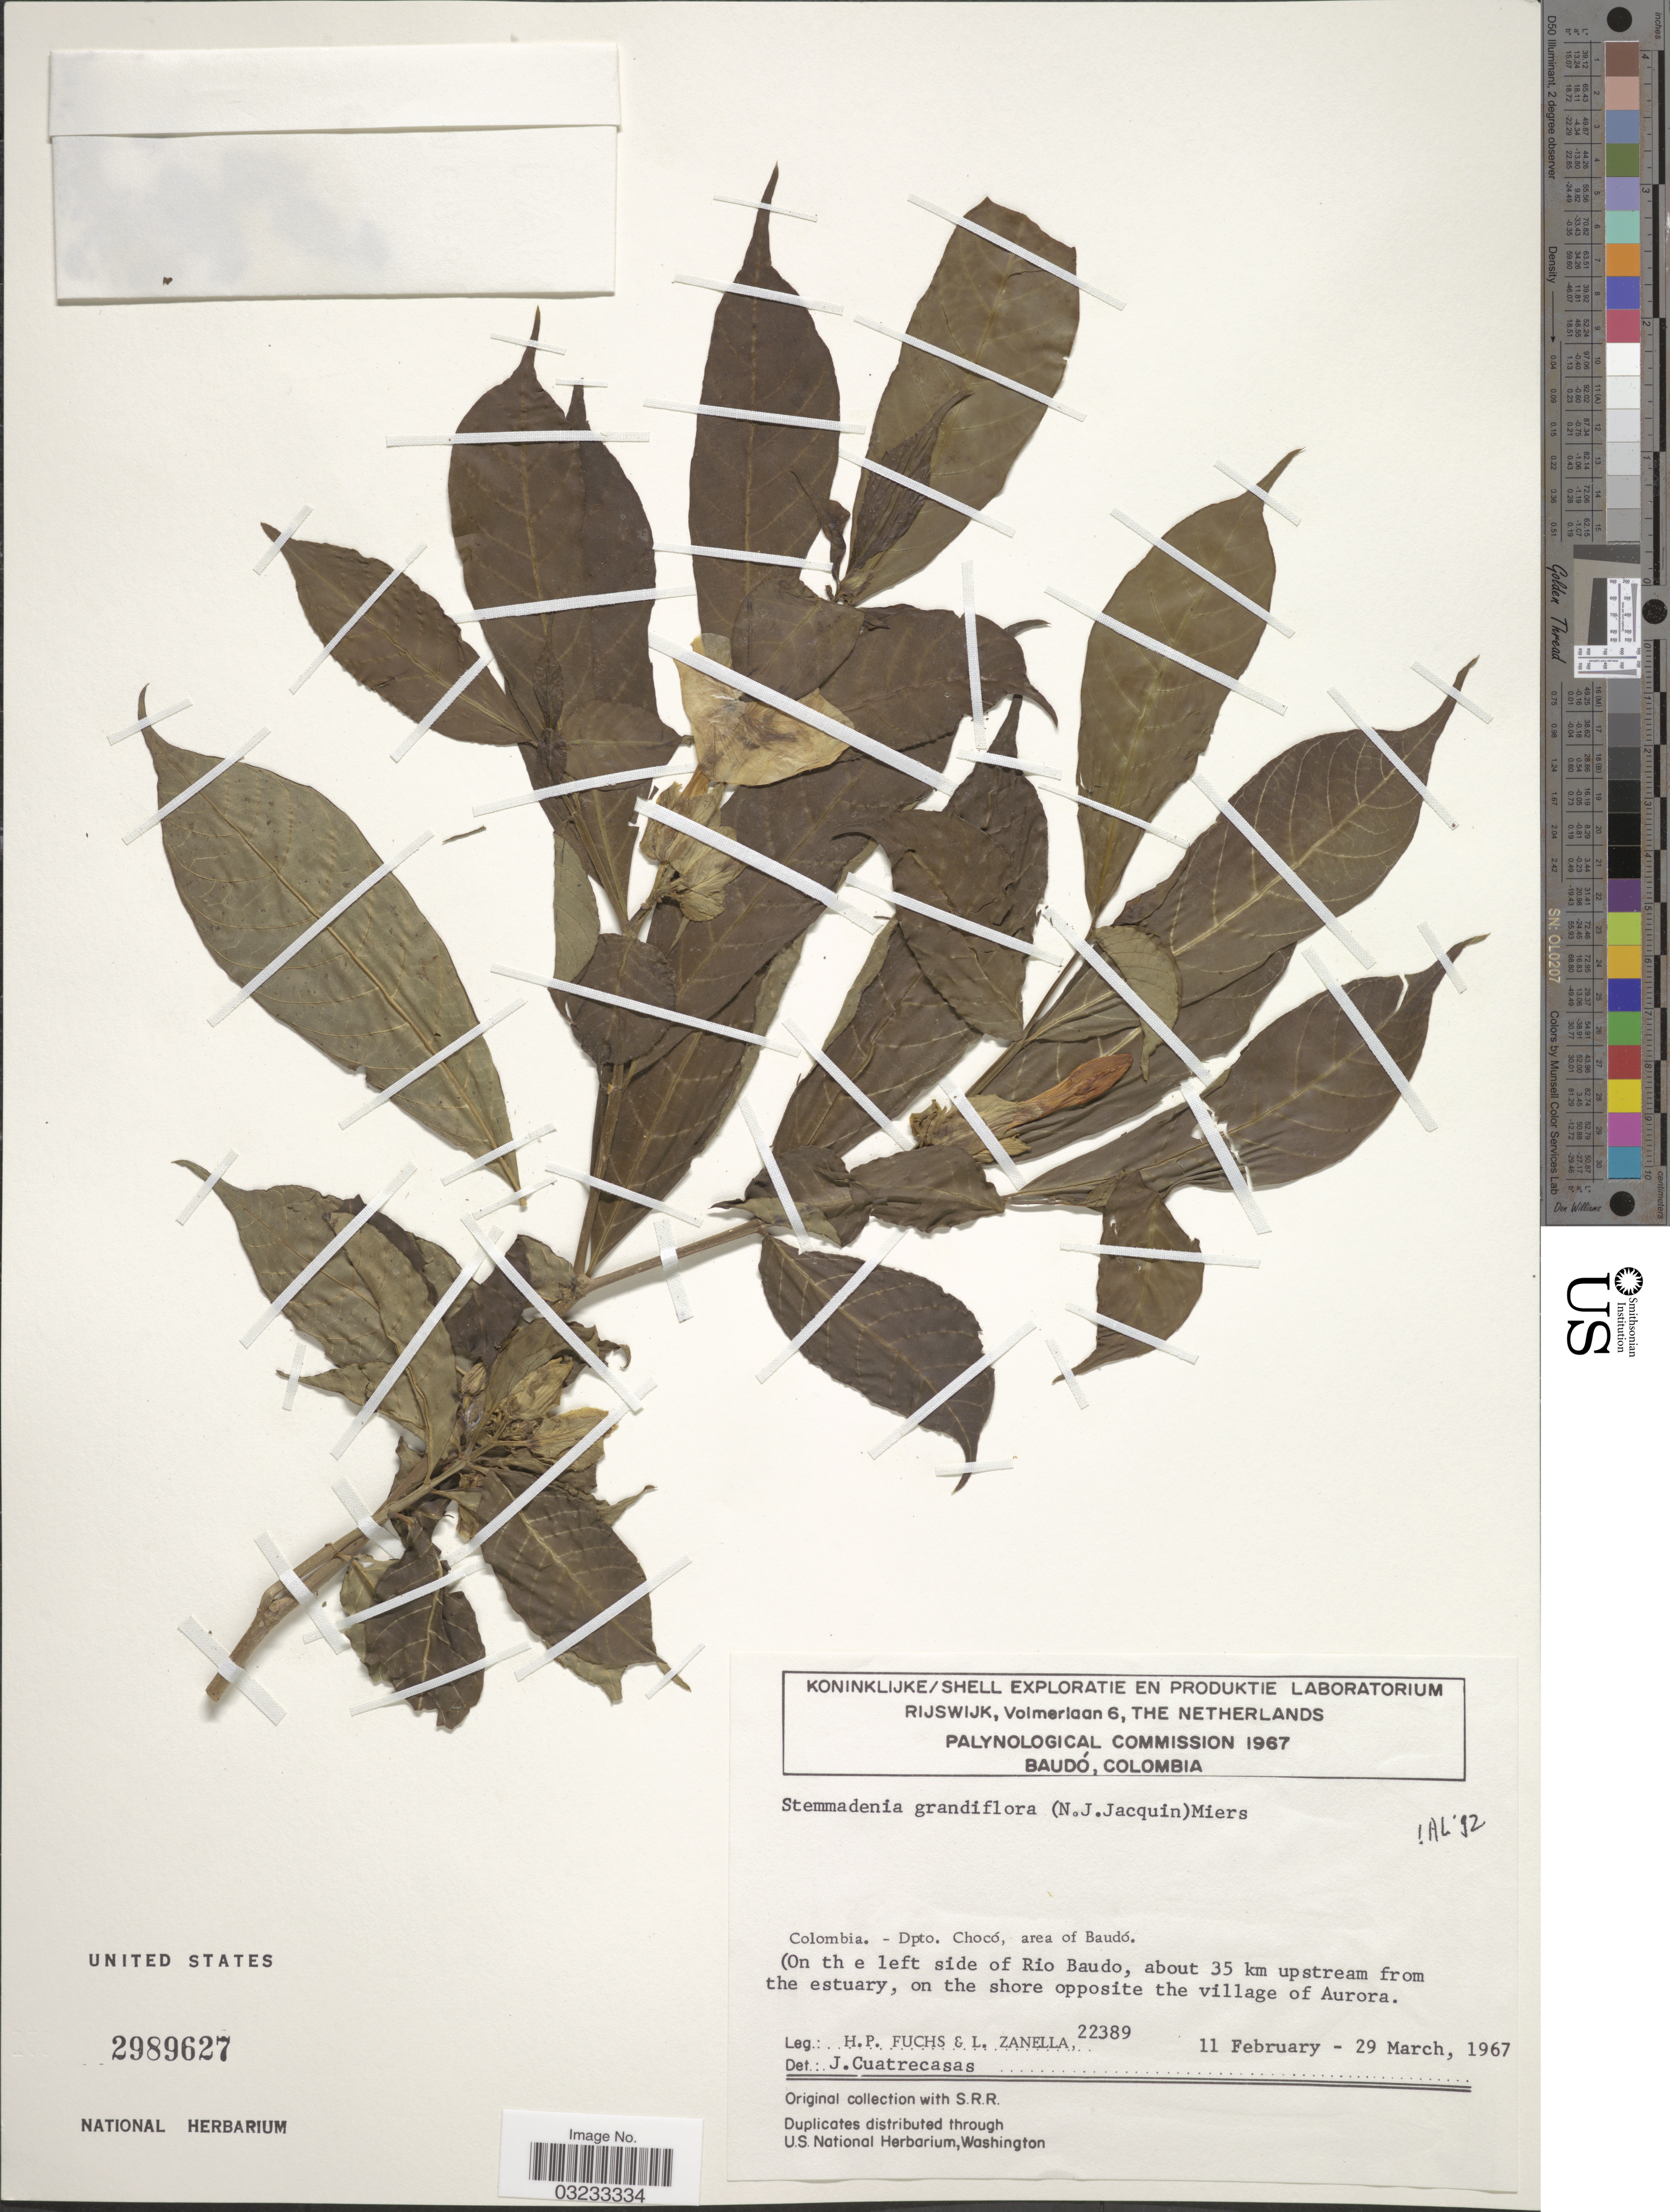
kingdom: Plantae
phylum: Tracheophyta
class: Magnoliopsida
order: Gentianales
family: Apocynaceae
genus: Stemmadenia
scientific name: Stemmadenia grandiflora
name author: (Jacq.) Miers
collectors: H. P. Fuchs & L. Zanella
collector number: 22389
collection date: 1967-02-11/1967-03-29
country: Colombia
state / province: Chocó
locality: Dpto. Chocó, area of Baudó. (On the left side of Rio Baudo, about 35 km upstream from the estuary, on the shore opposite the village of Aurora.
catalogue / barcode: US 2989627